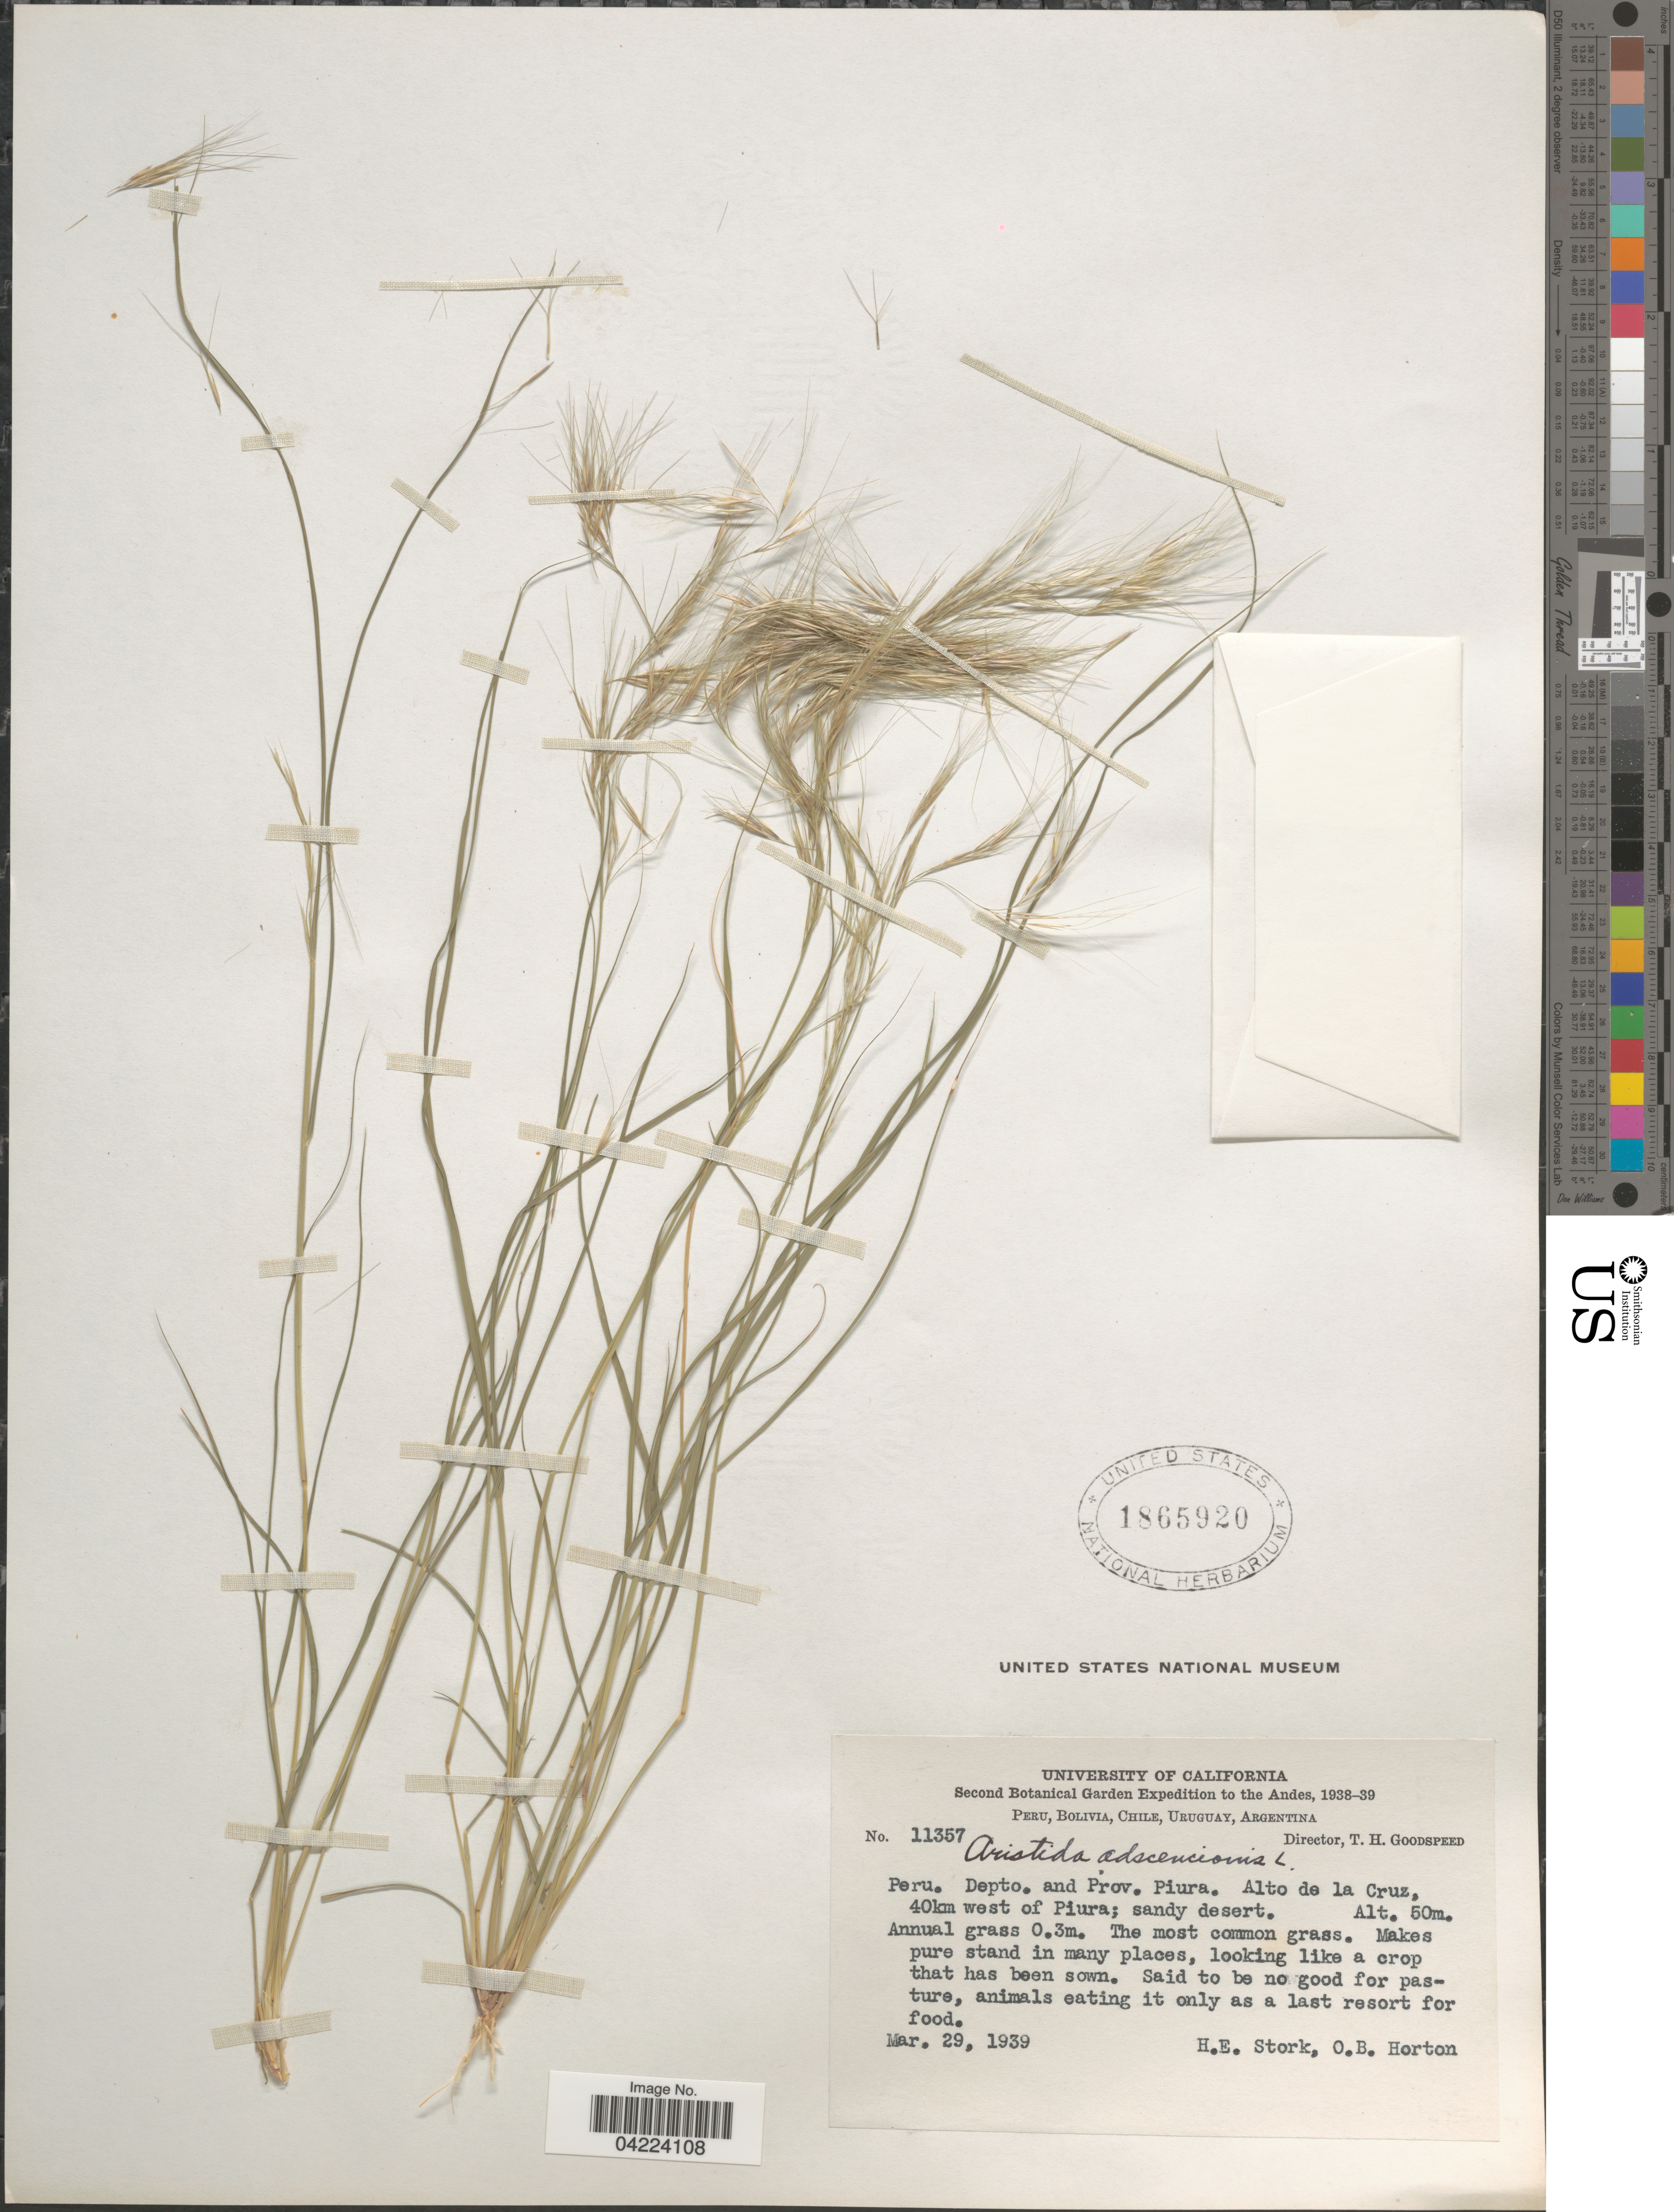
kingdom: Plantae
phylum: Tracheophyta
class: Liliopsida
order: Poales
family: Poaceae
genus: Aristida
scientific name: Aristida adscensionis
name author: L.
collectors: H. E. Stork & O. B. Horton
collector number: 11357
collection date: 1939-03-29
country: Peru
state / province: Piura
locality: Depto and Prov. Piura. Alto de la Cruz, 40km west of Piura.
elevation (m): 50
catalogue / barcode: US 1865920